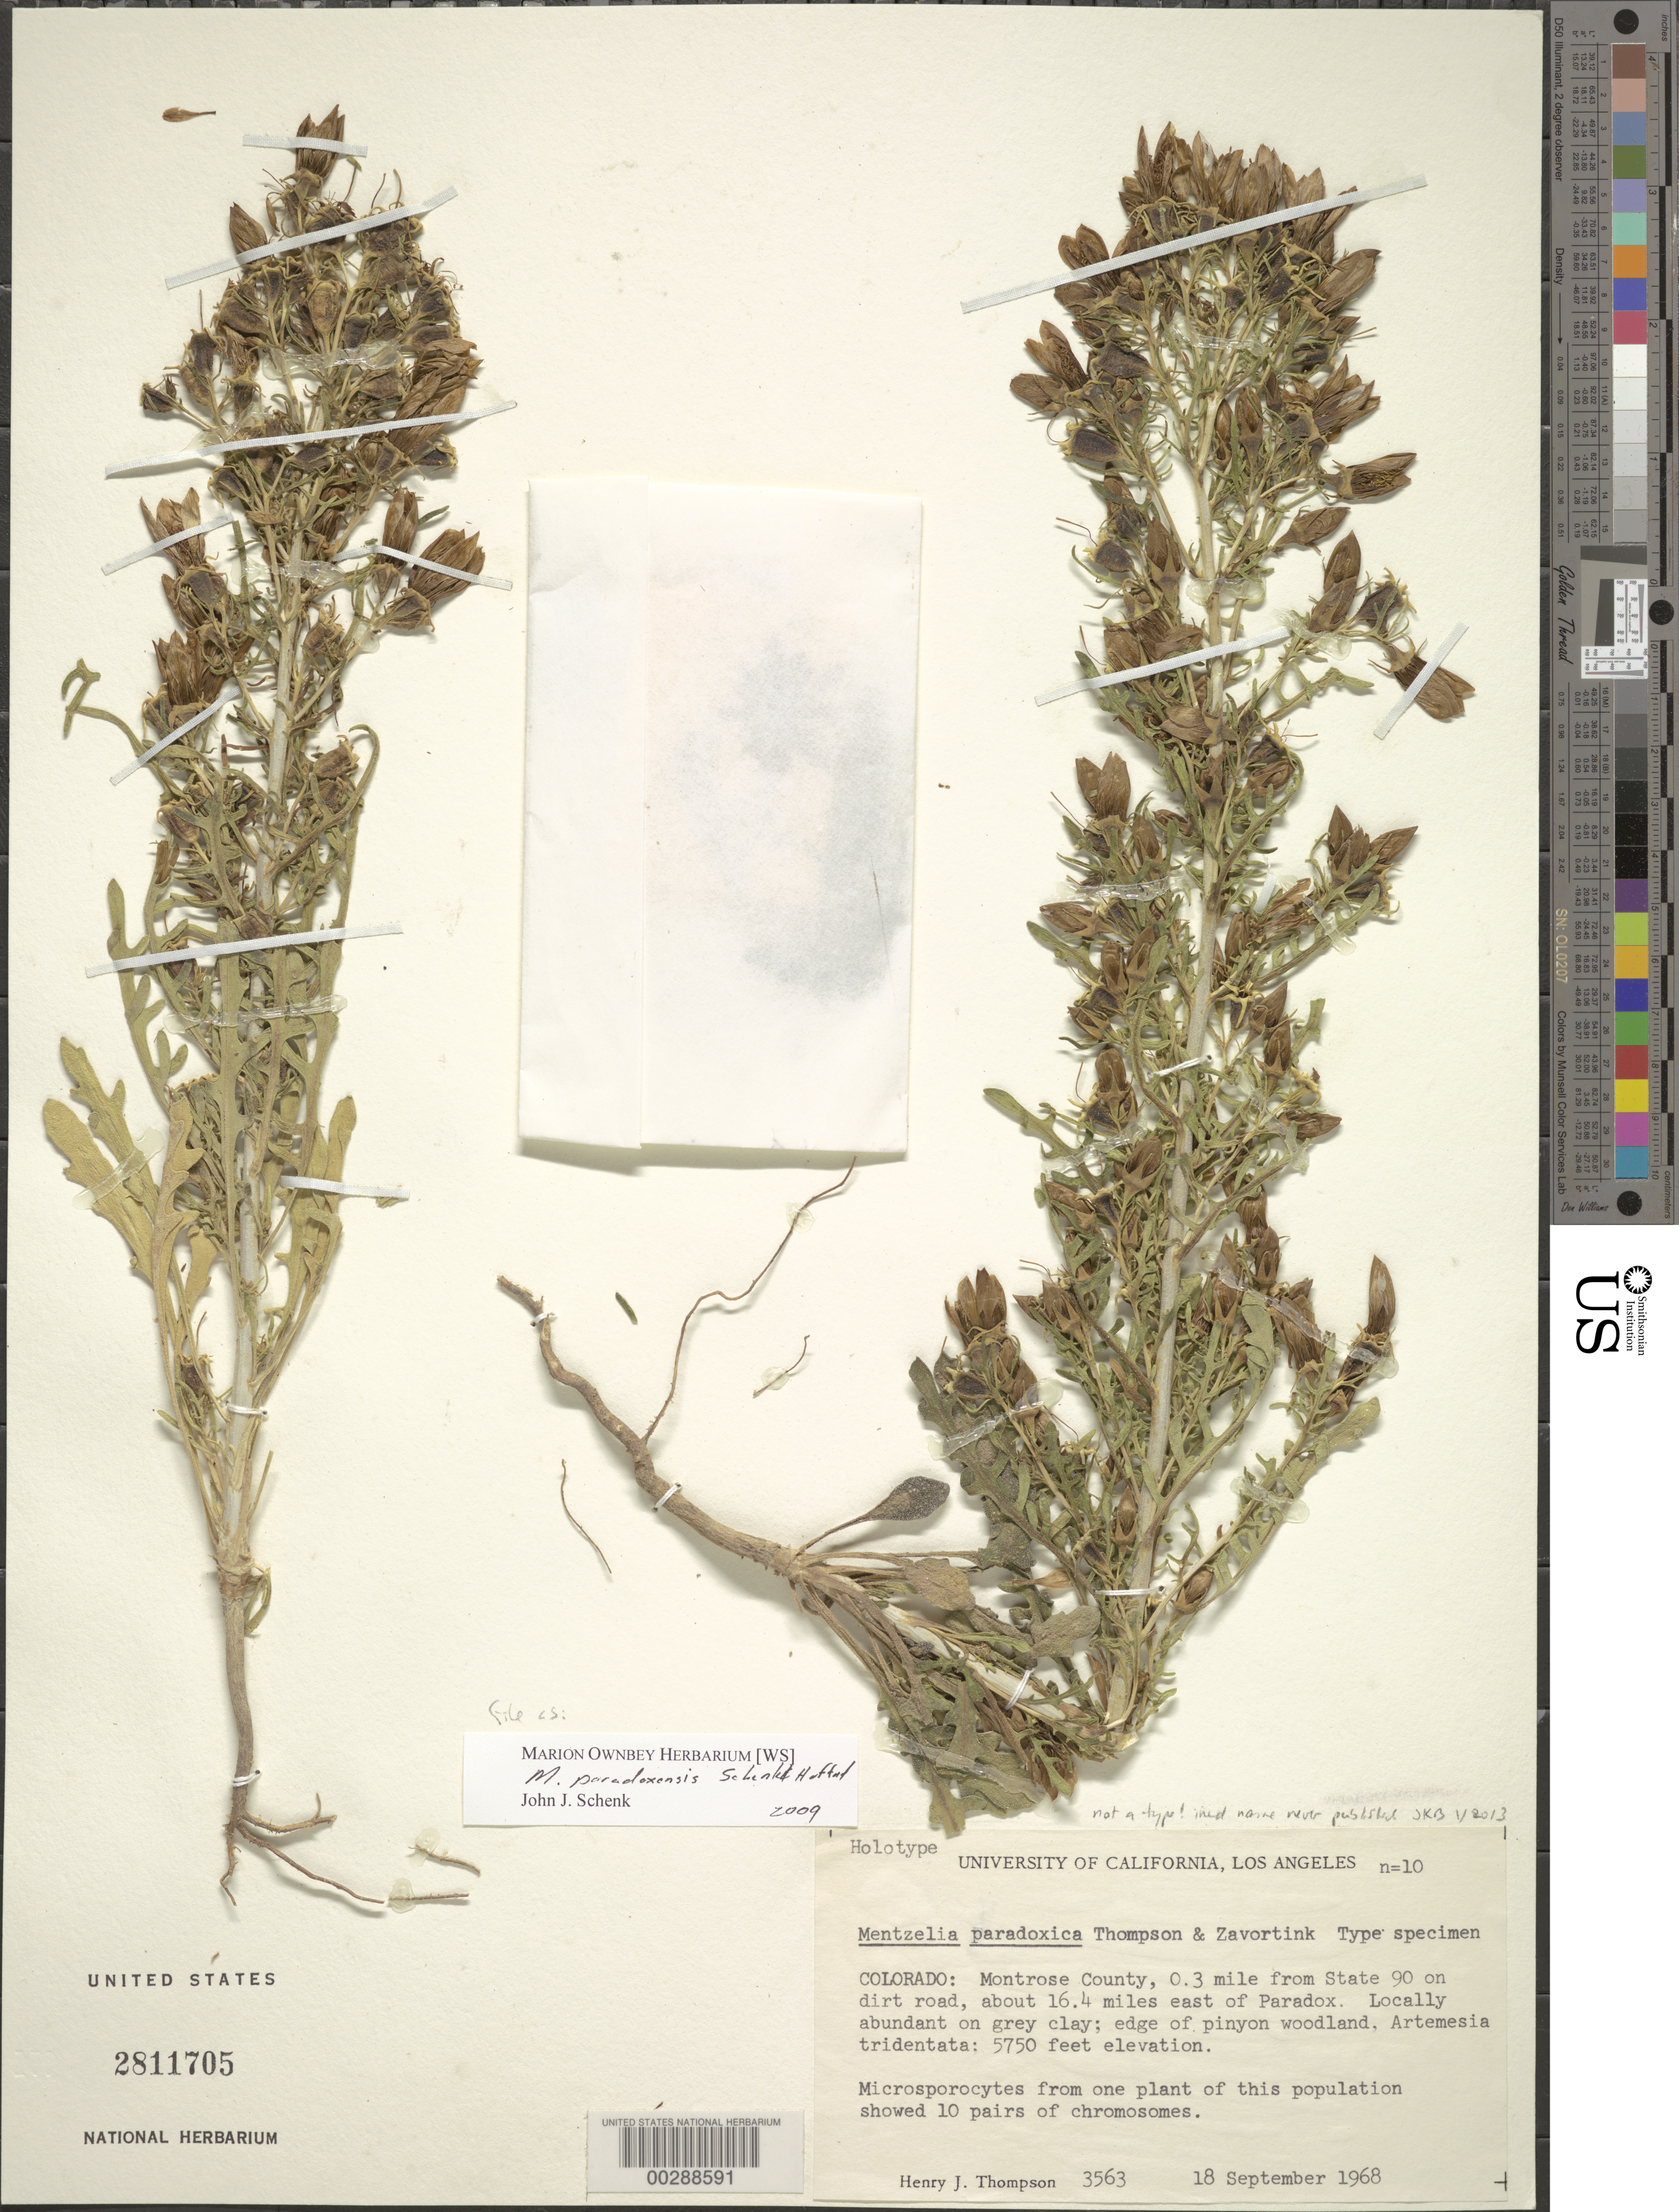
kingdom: Plantae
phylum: Tracheophyta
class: Magnoliopsida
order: Cornales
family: Loasaceae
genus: Mentzelia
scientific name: Mentzelia paradoxensis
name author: J.J. Schenk & L. Hufford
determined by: Schenk, John J.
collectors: H. J. Thompson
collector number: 3563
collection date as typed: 18 Sep 1968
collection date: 1968-09-18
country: United States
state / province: Colorado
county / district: Montrose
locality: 0.3 mi from state 90 on dirt road, ca.16.4 mi E of Paradox.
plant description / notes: Annotated as "type specimen" of Mentzelia paradoxica Thompson & Zavortink, ined. name apparently never published.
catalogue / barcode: US 2811705